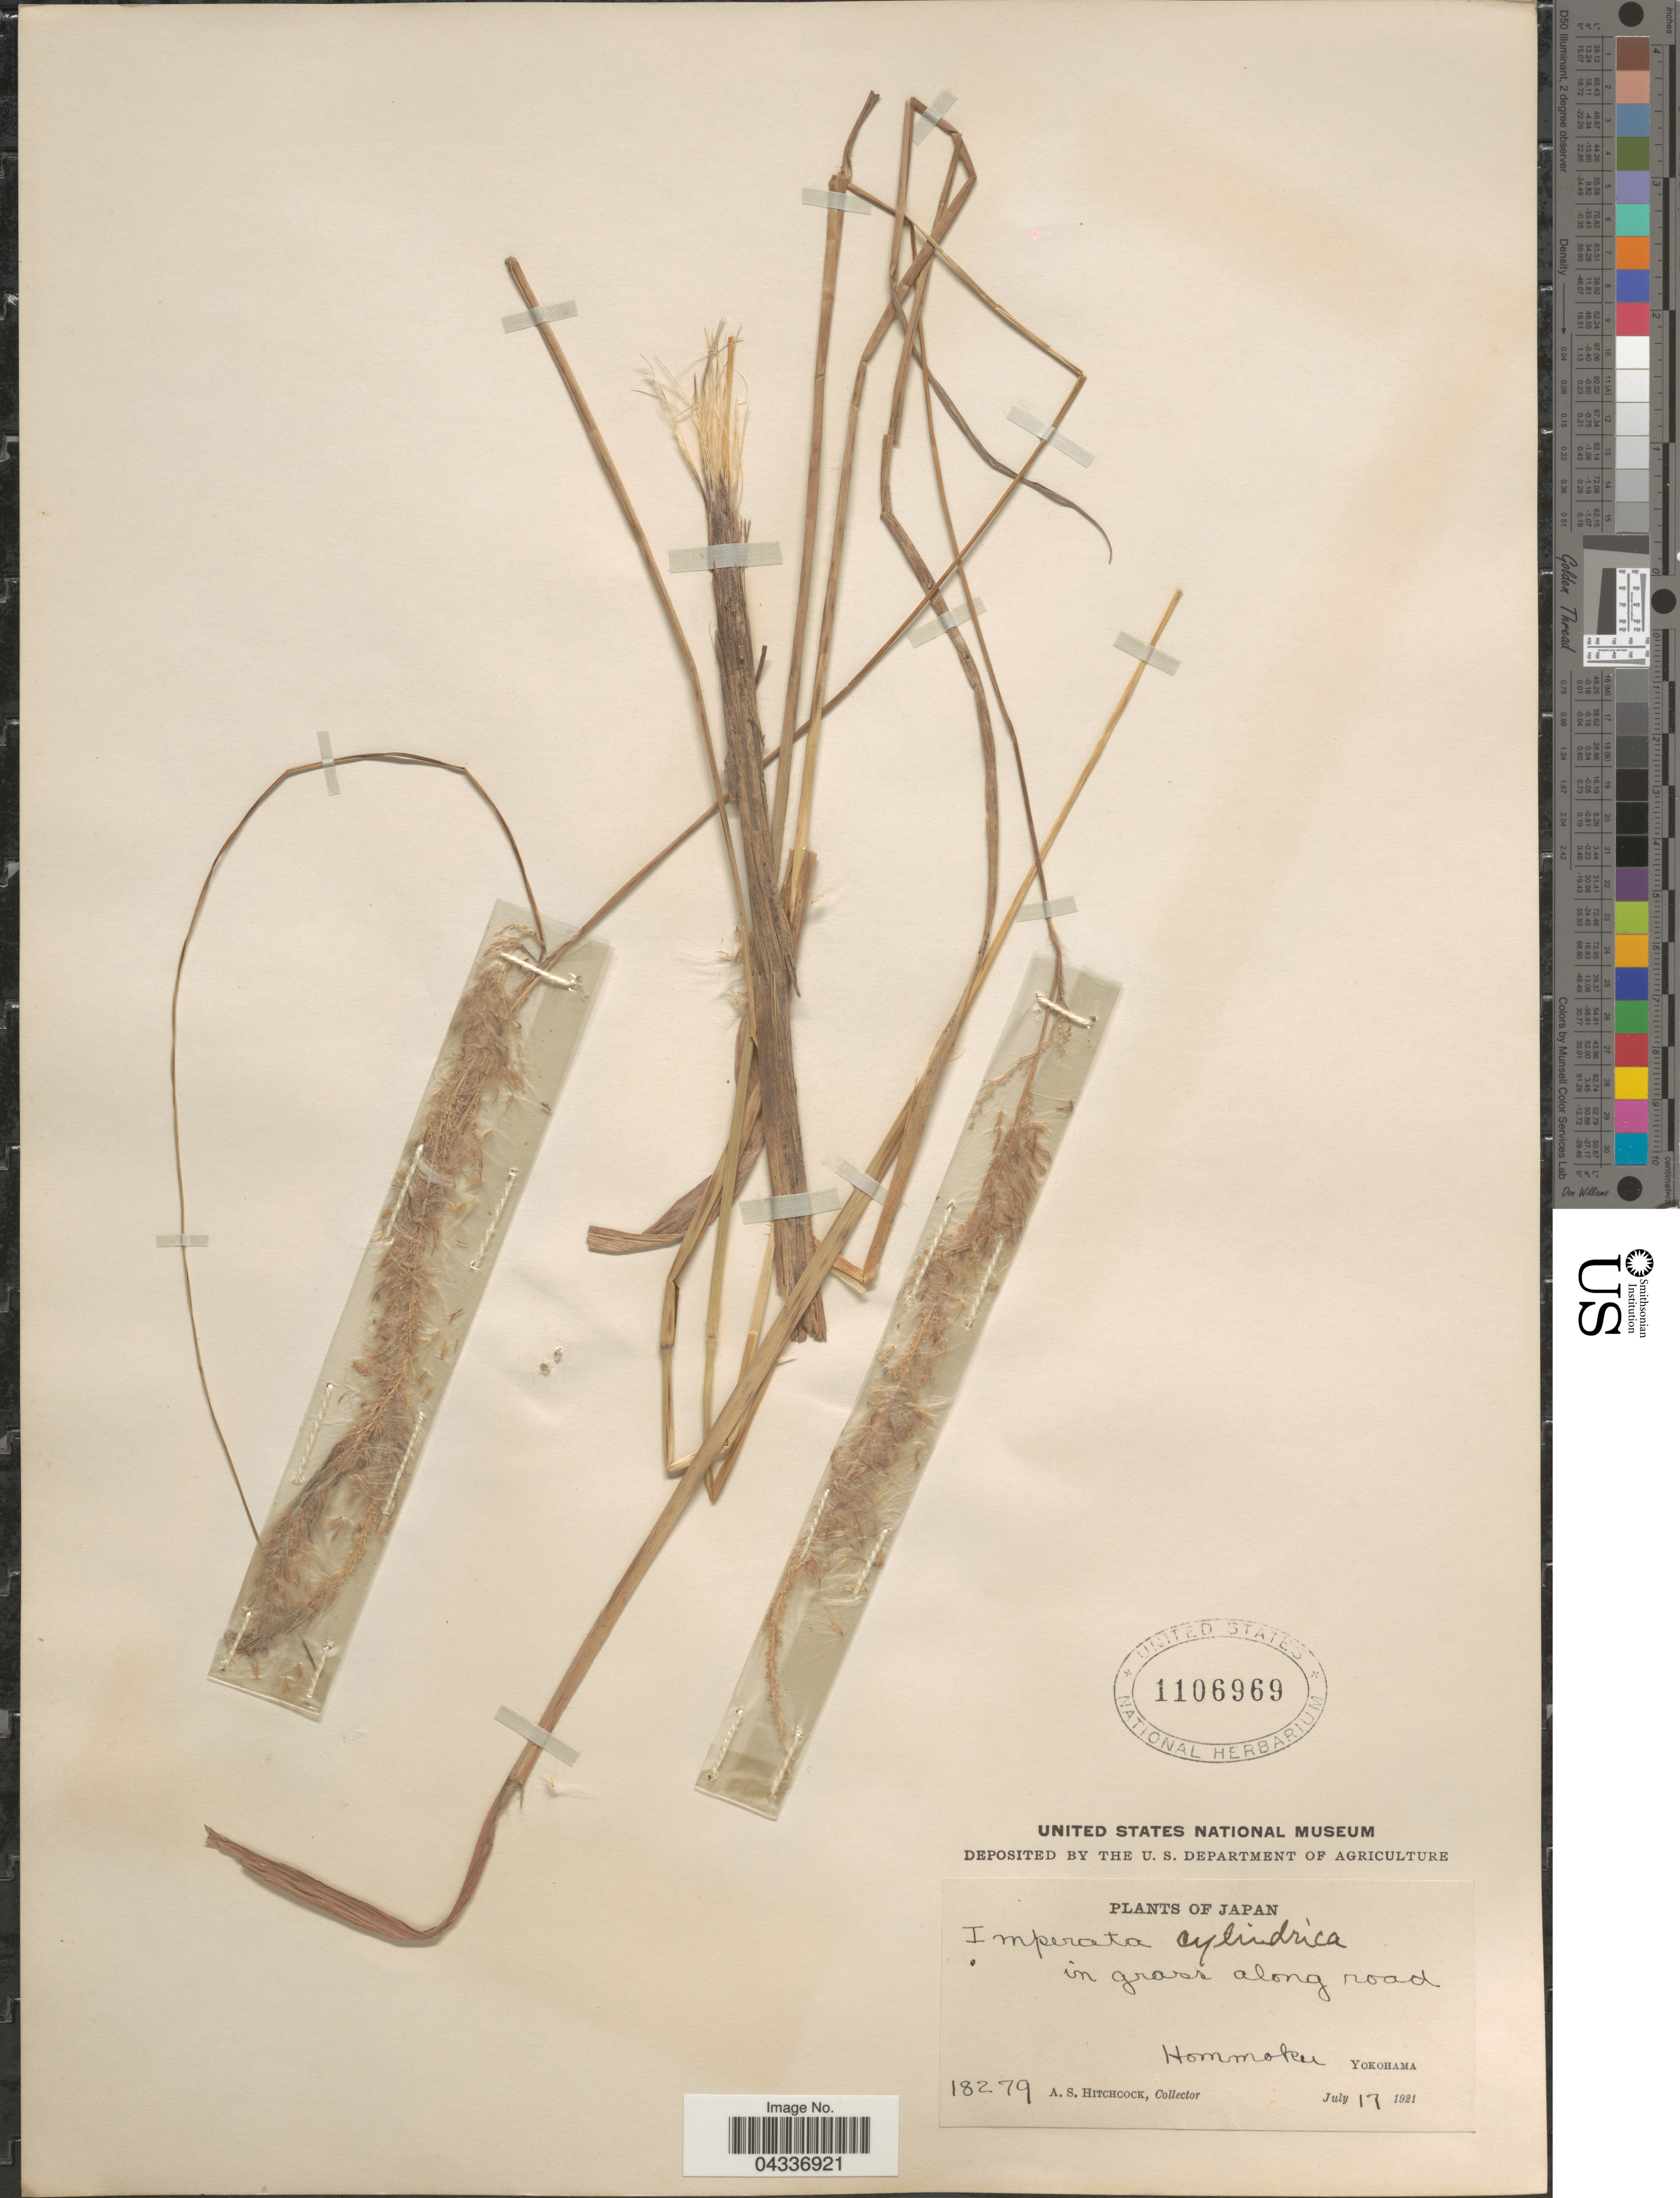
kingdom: Plantae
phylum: Tracheophyta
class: Liliopsida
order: Poales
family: Poaceae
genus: Imperata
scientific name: Imperata cylindrica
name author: (L.) P. Beauv.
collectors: A. S. Hitchcock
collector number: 18279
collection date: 1921-07-17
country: Japan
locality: Hommoku Yokohama.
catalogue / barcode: US 1106969